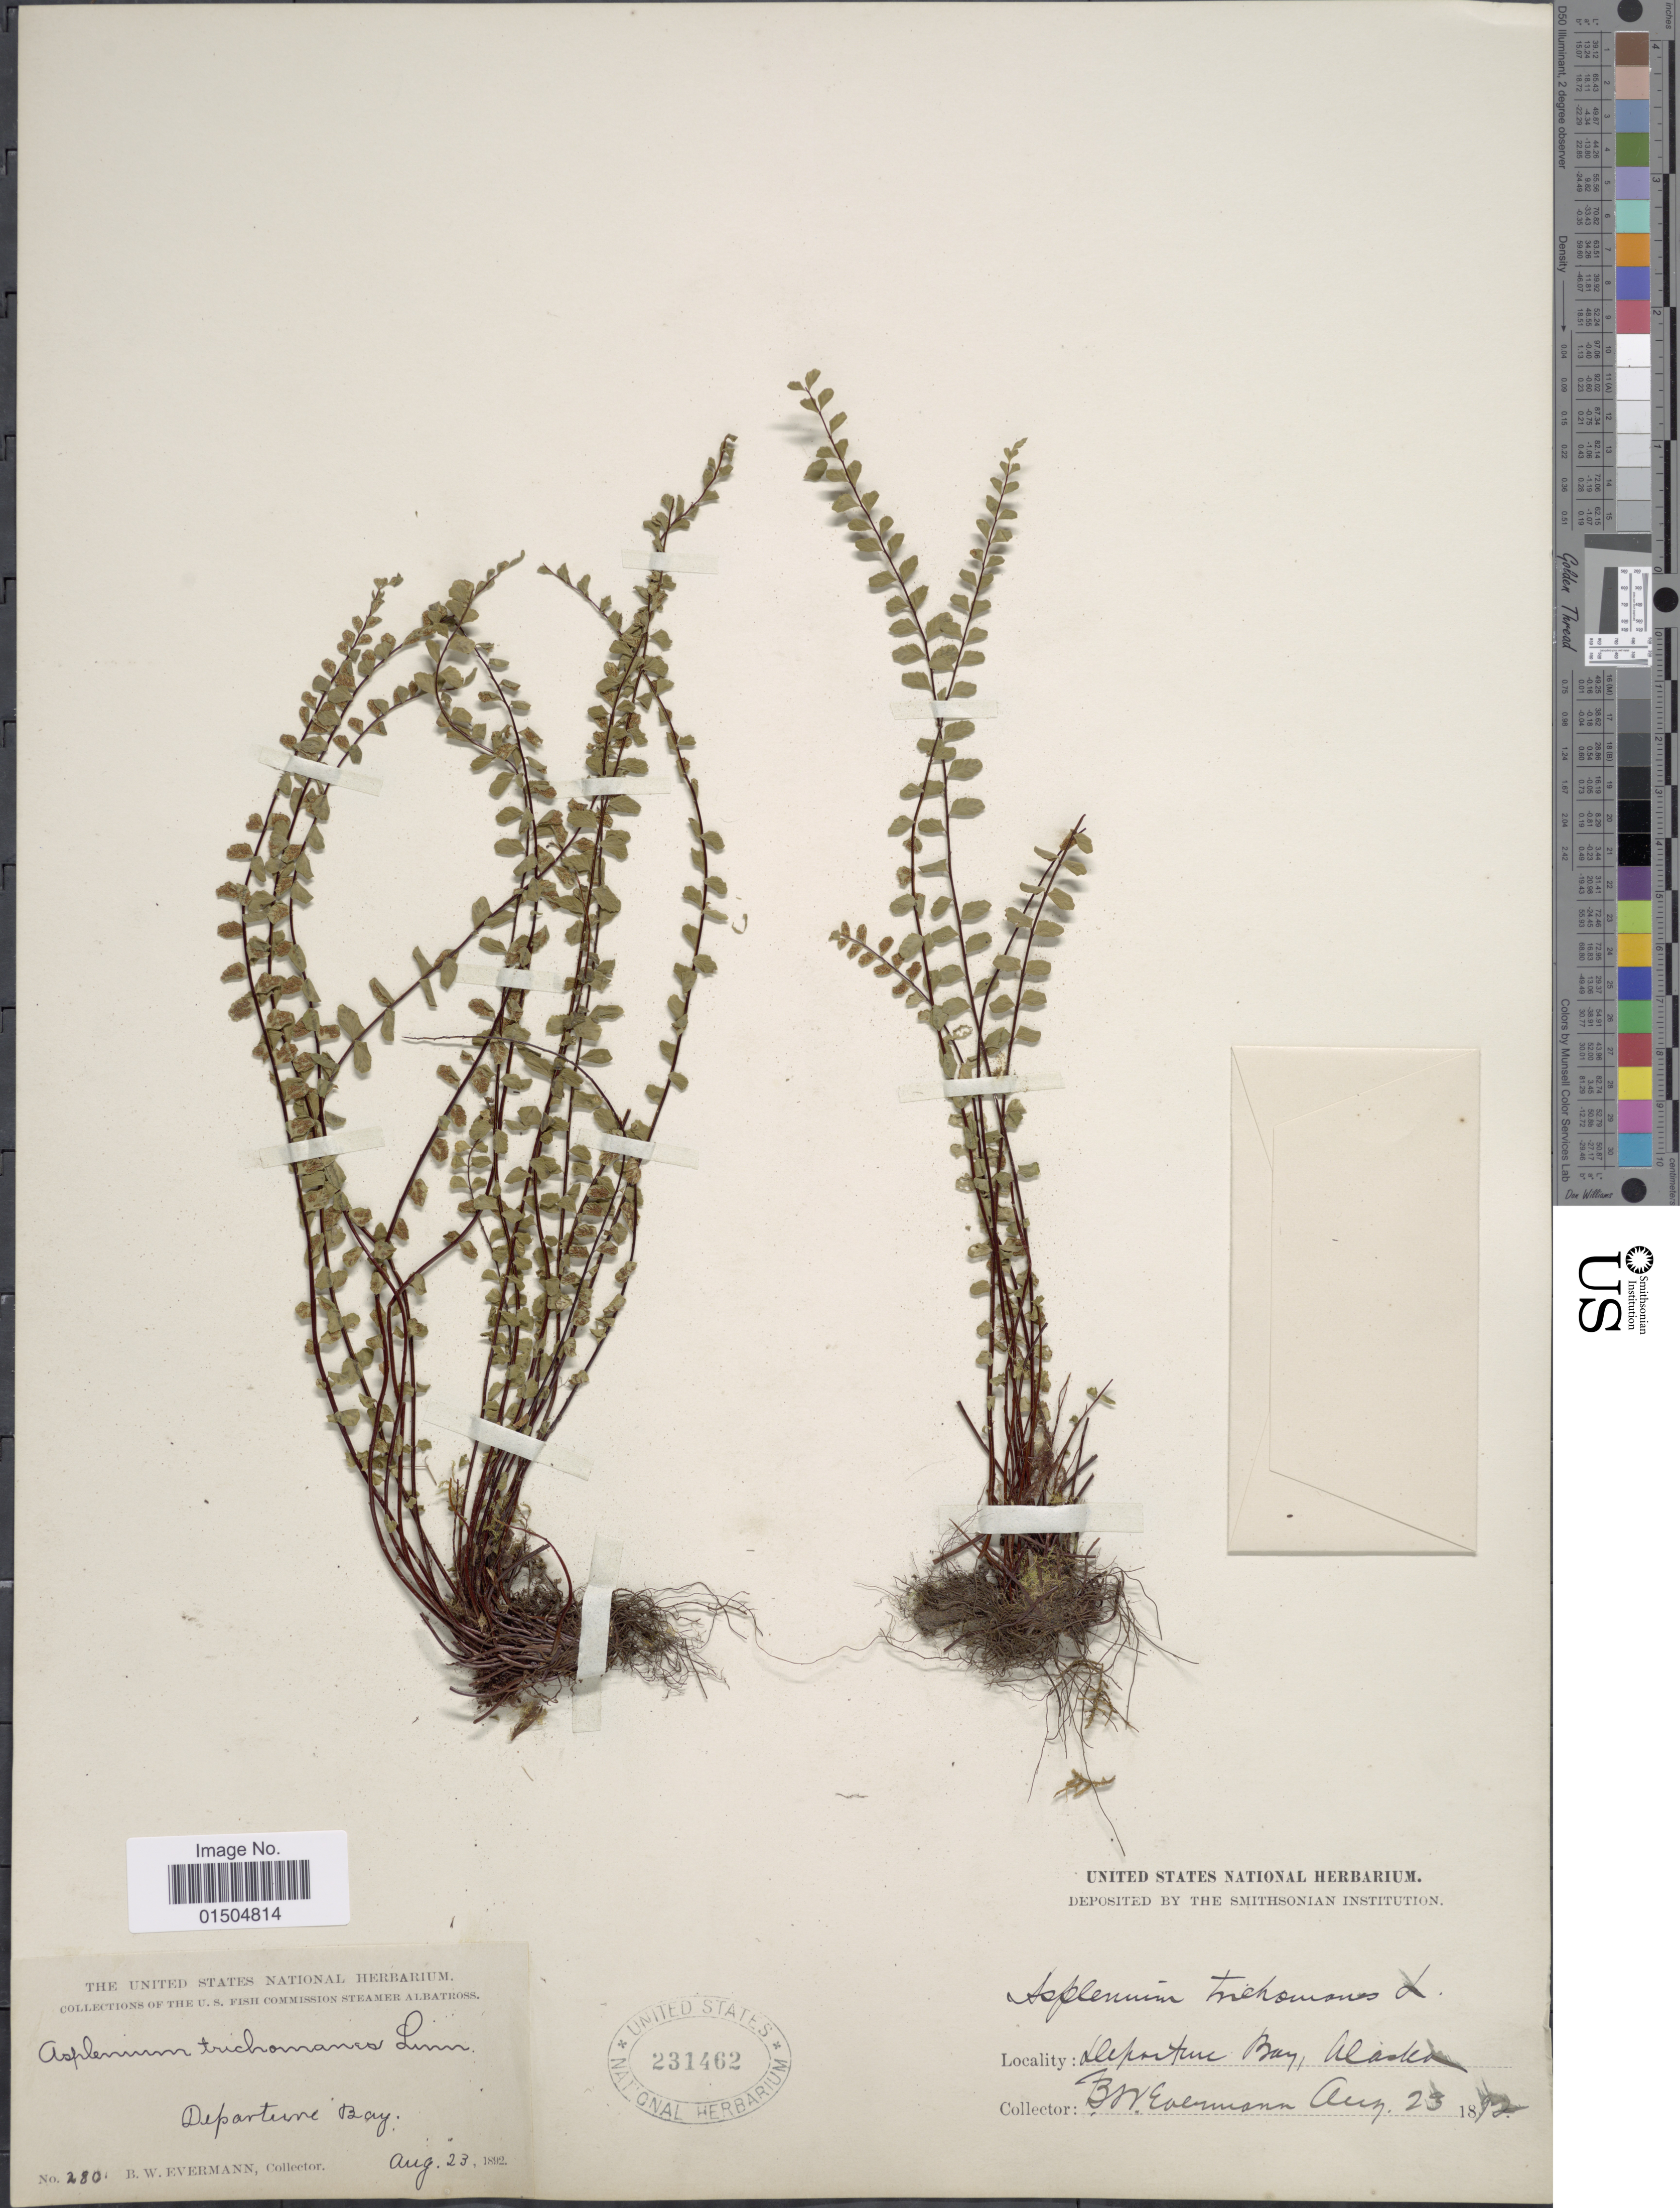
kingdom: Plantae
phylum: Tracheophyta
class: Polypodiopsida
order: Polypodiales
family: Aspleniaceae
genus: Asplenium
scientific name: Asplenium trichomanes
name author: L.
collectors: B. W. Evermann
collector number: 280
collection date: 1892-08-23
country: United States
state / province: Alaska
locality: Departune Bay.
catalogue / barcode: US 231462